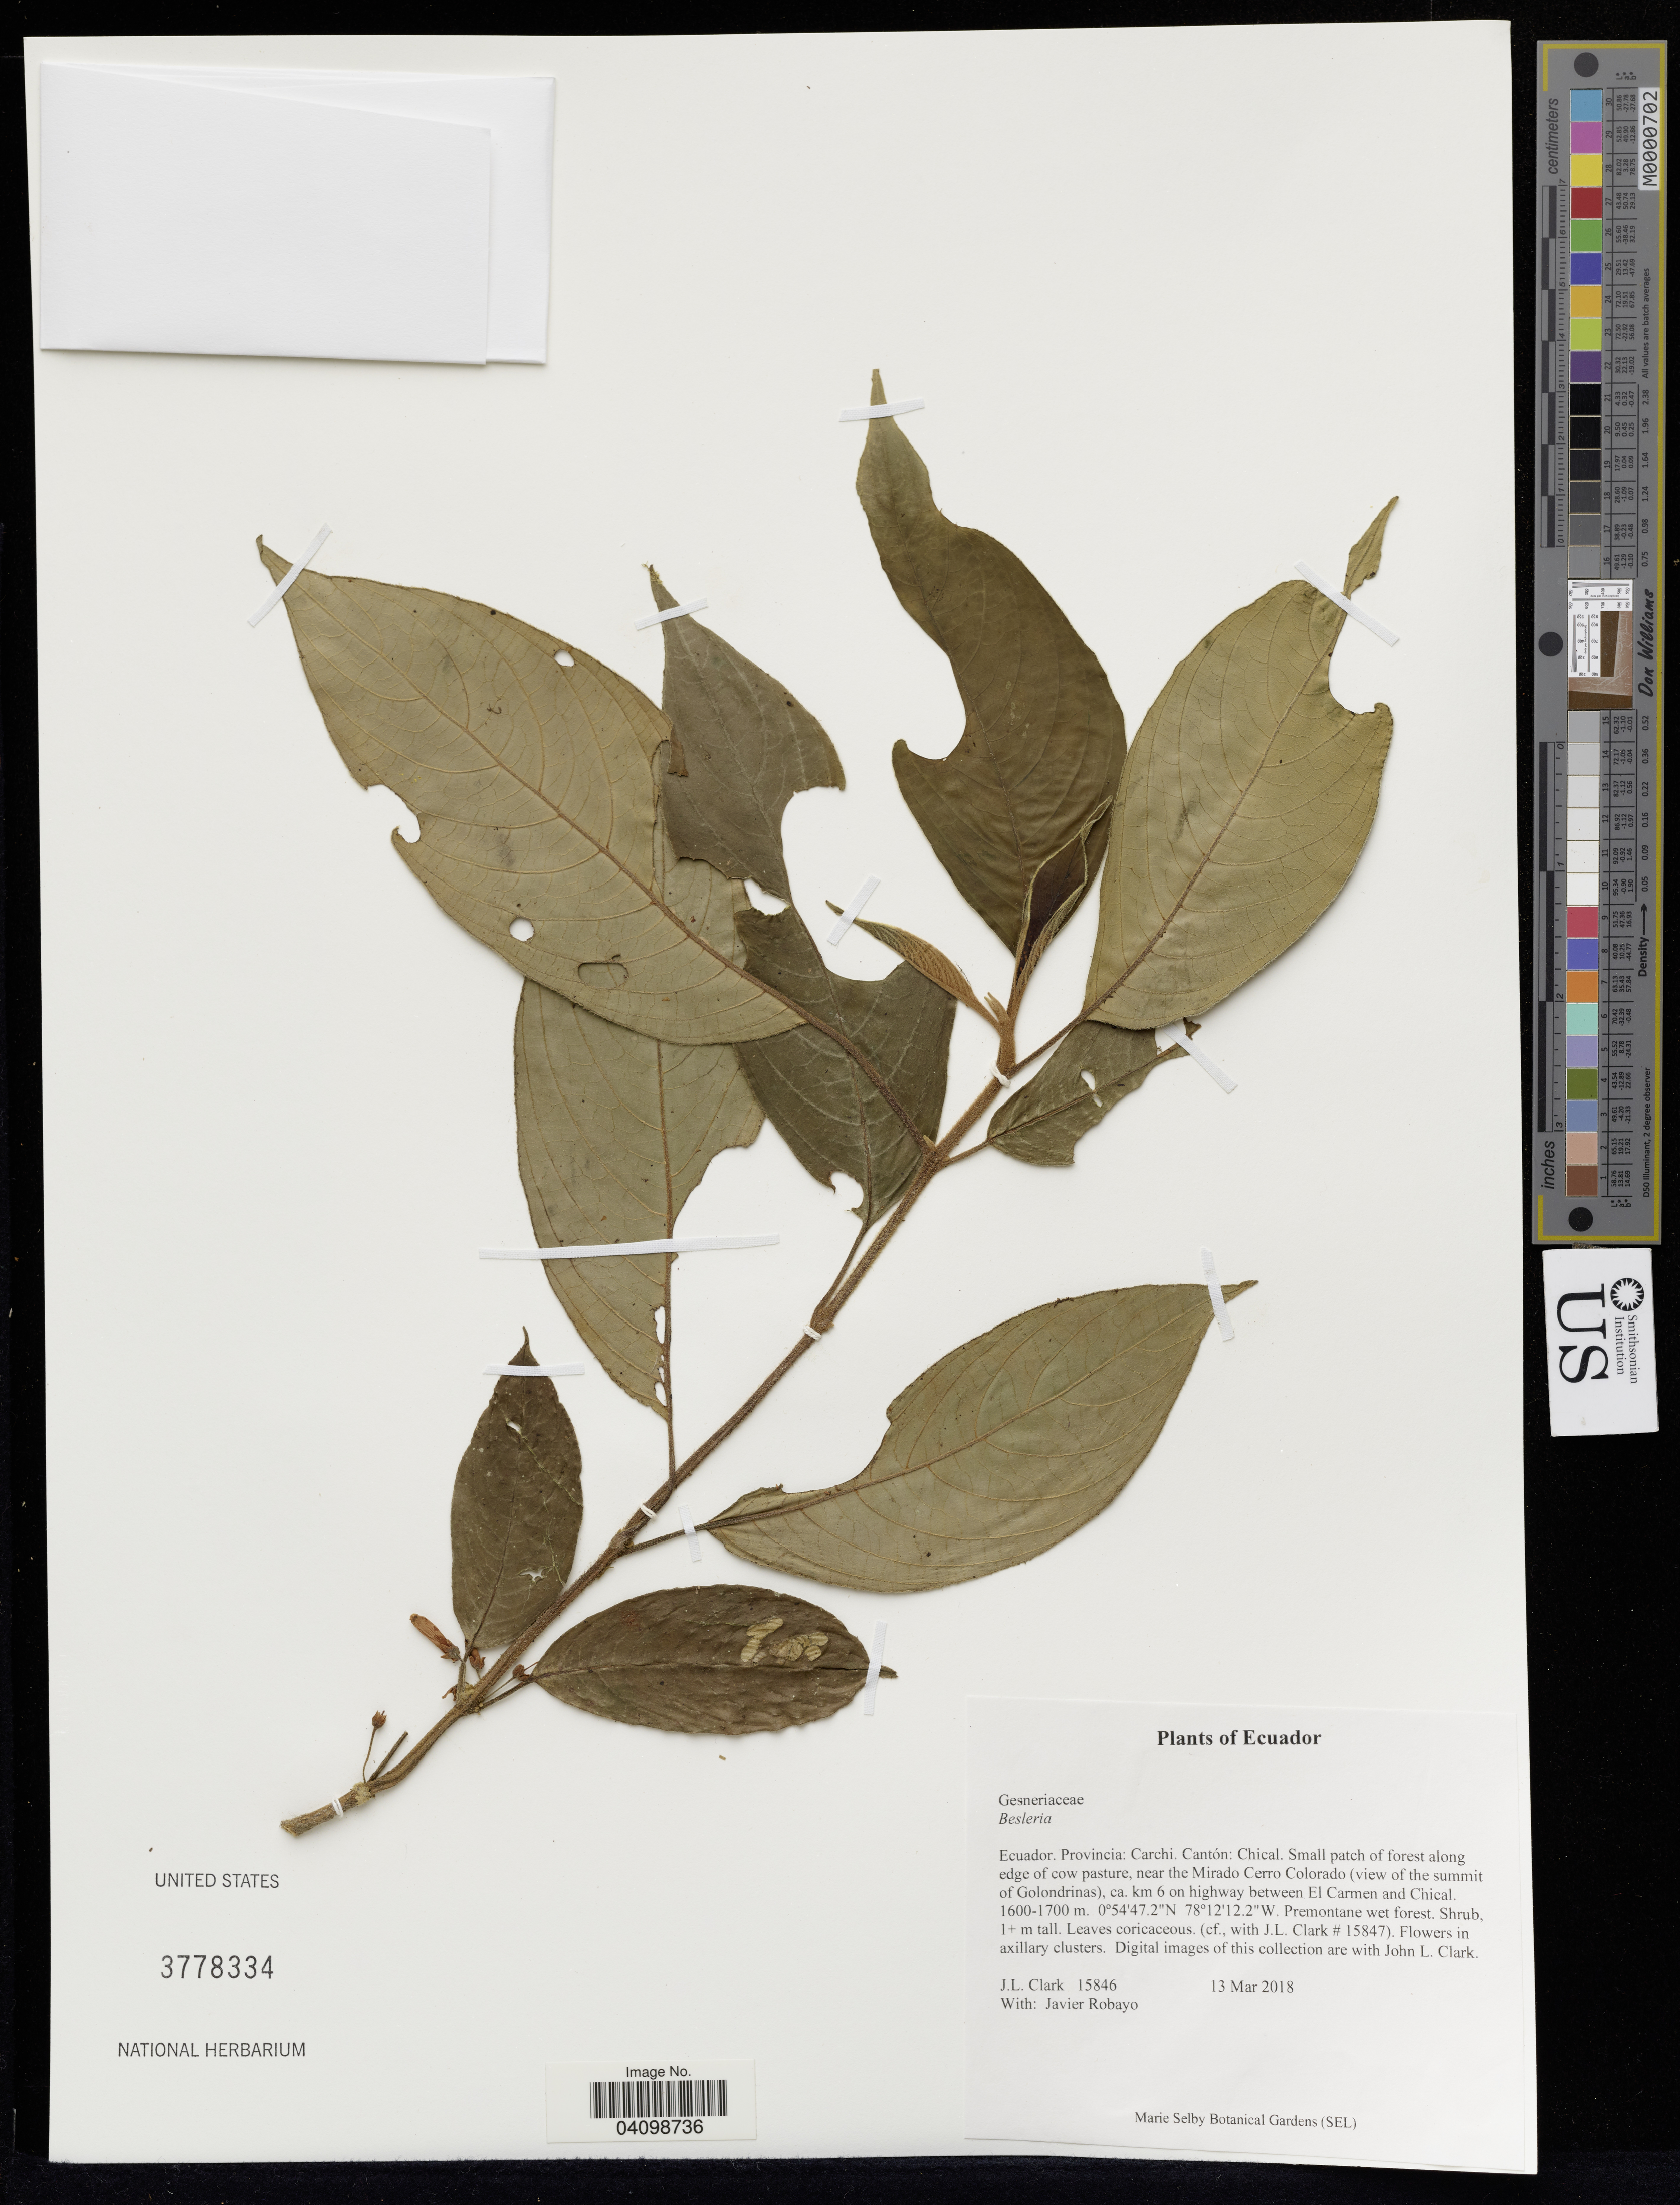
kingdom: Plantae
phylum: Tracheophyta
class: Magnoliopsida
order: Lamiales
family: Gesneriaceae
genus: Besleria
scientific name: Besleria sp.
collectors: J. Clark & J. Robayo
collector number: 15846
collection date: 2018-03-13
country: Ecuador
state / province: Carchi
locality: Cantón: Chical. Small patch of forest along edge of cow pasture, near the Mirado Cerro Colorado (view of the summit of Golondrinas), ca. km 6 on highway between El Carmen and Chical.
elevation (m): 1600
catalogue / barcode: US 3778334